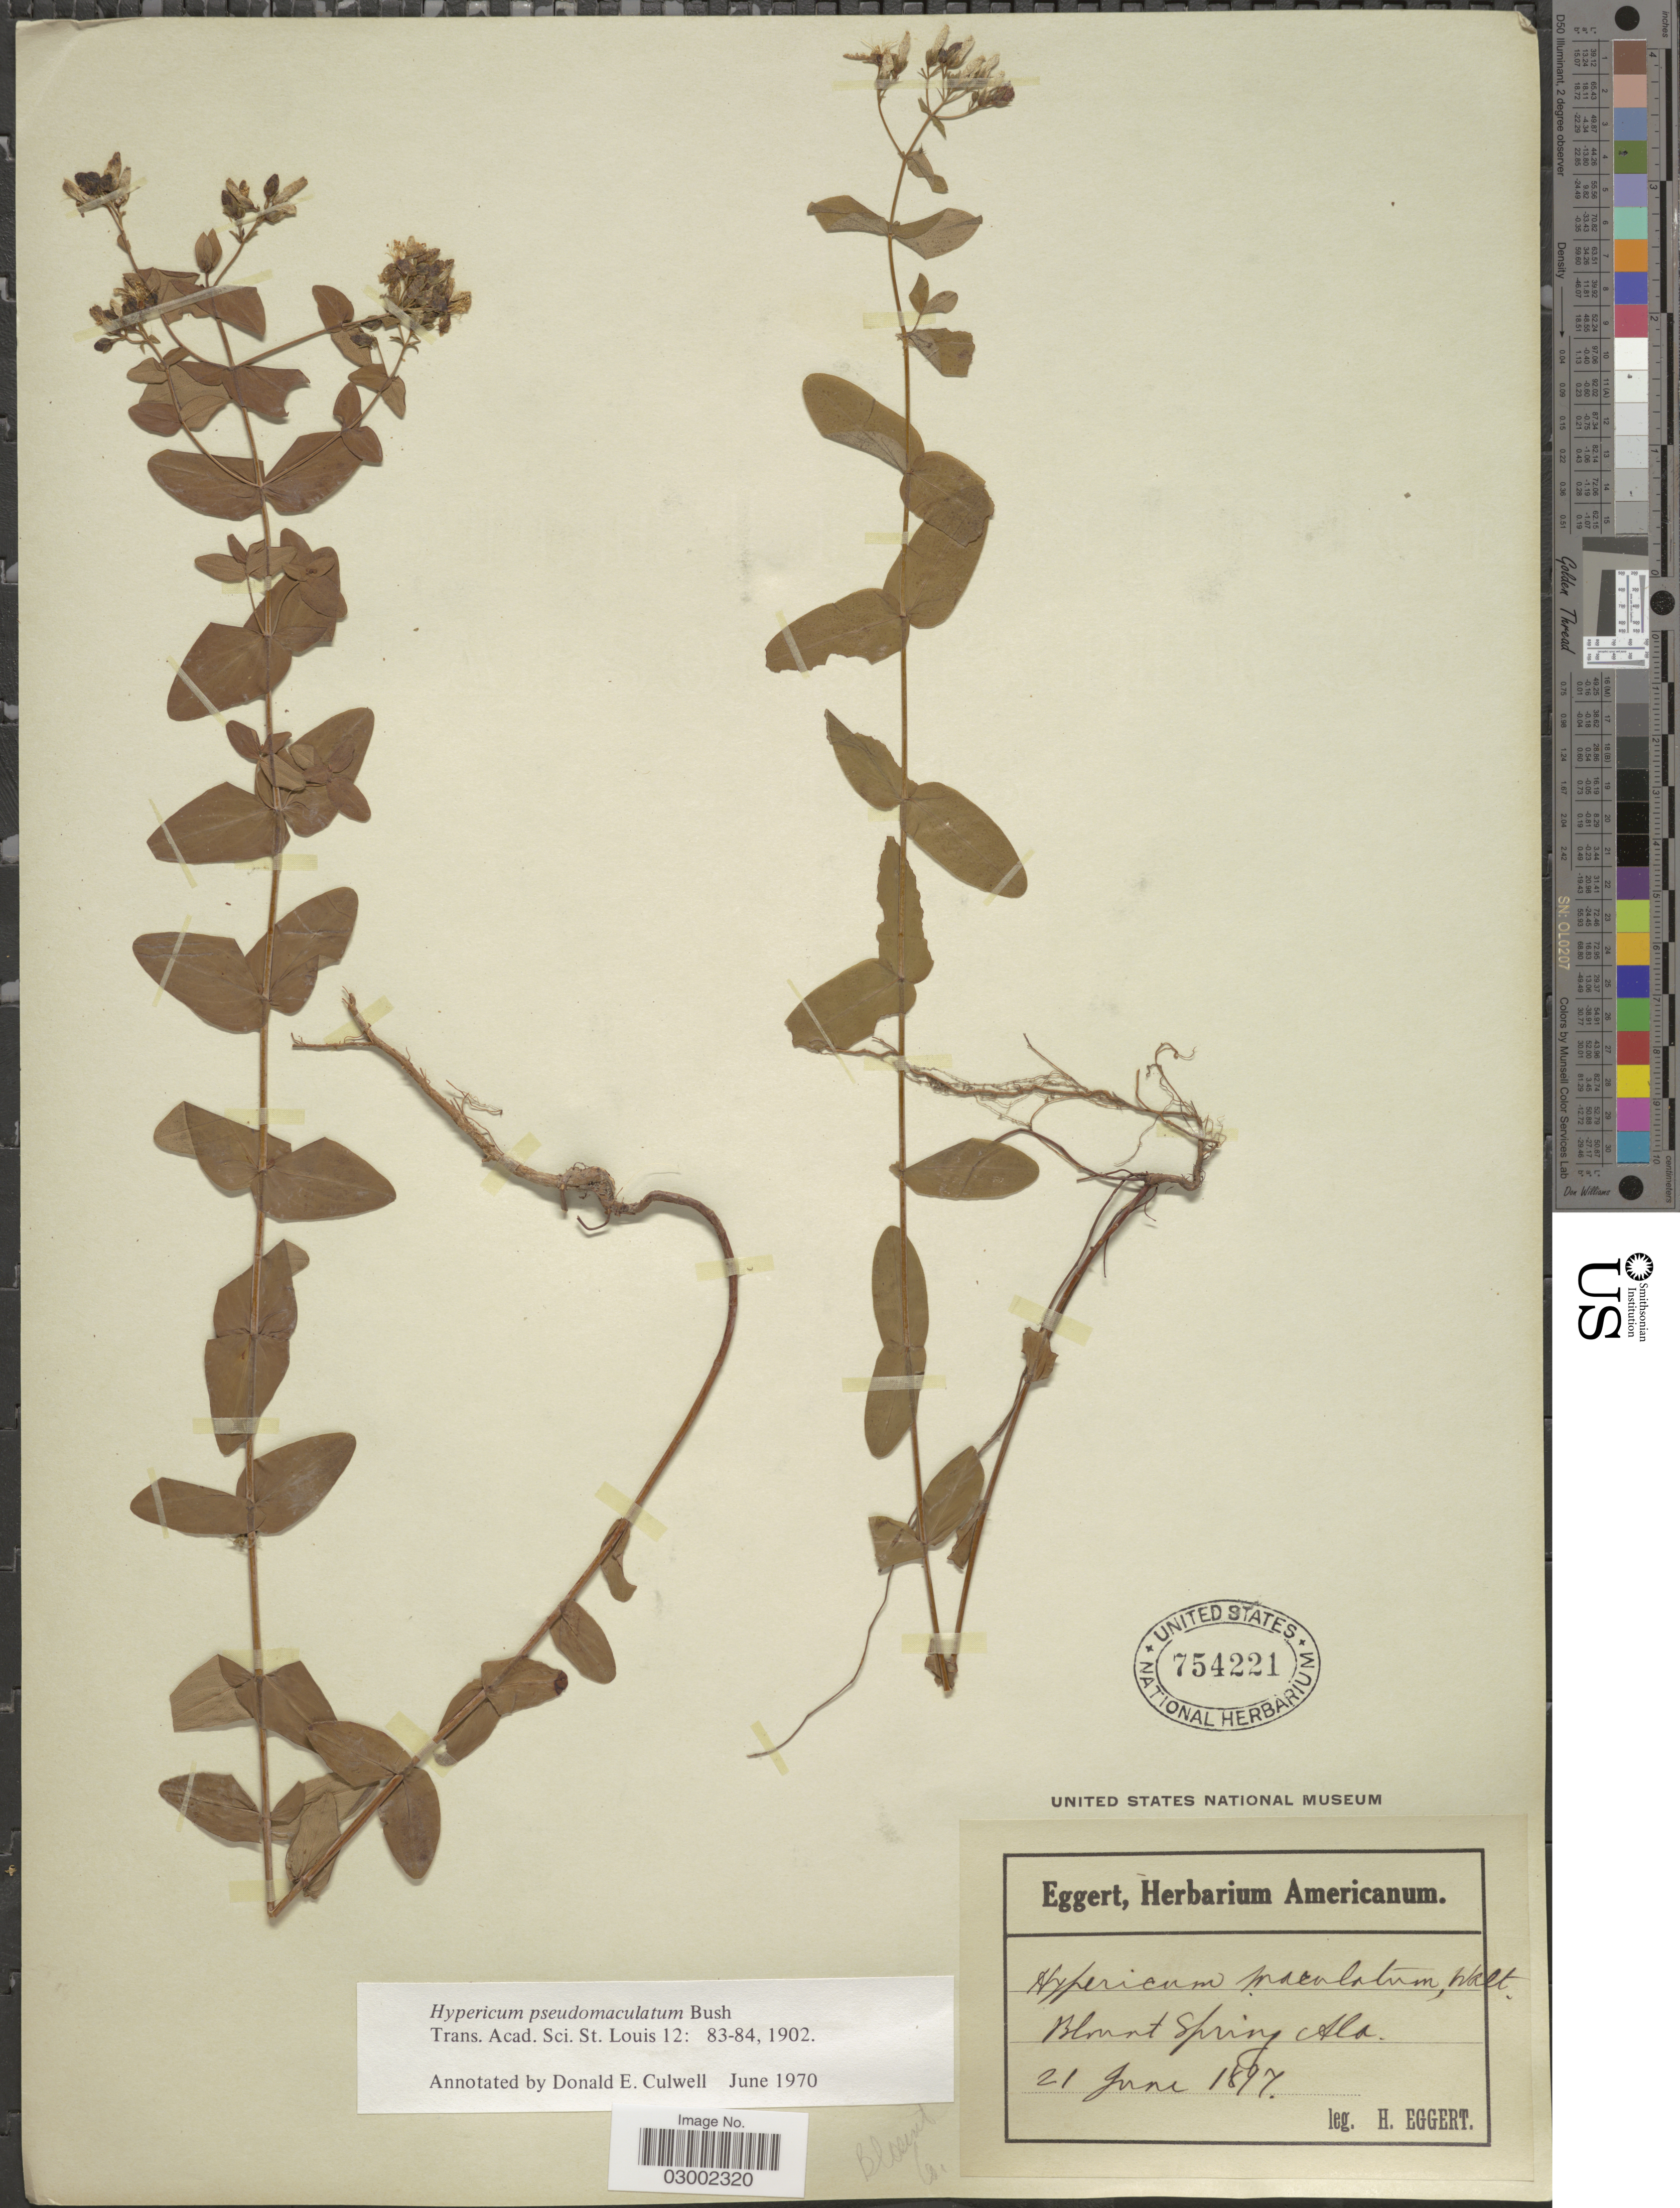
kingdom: Plantae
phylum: Tracheophyta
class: Magnoliopsida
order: Malpighiales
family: Hypericaceae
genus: Hypericum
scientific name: Hypericum pseudomaculatum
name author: Bush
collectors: H. Eggert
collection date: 1897-06-21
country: United States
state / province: Alabama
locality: Blount Spring Ala. Blount Co.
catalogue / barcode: US 754221